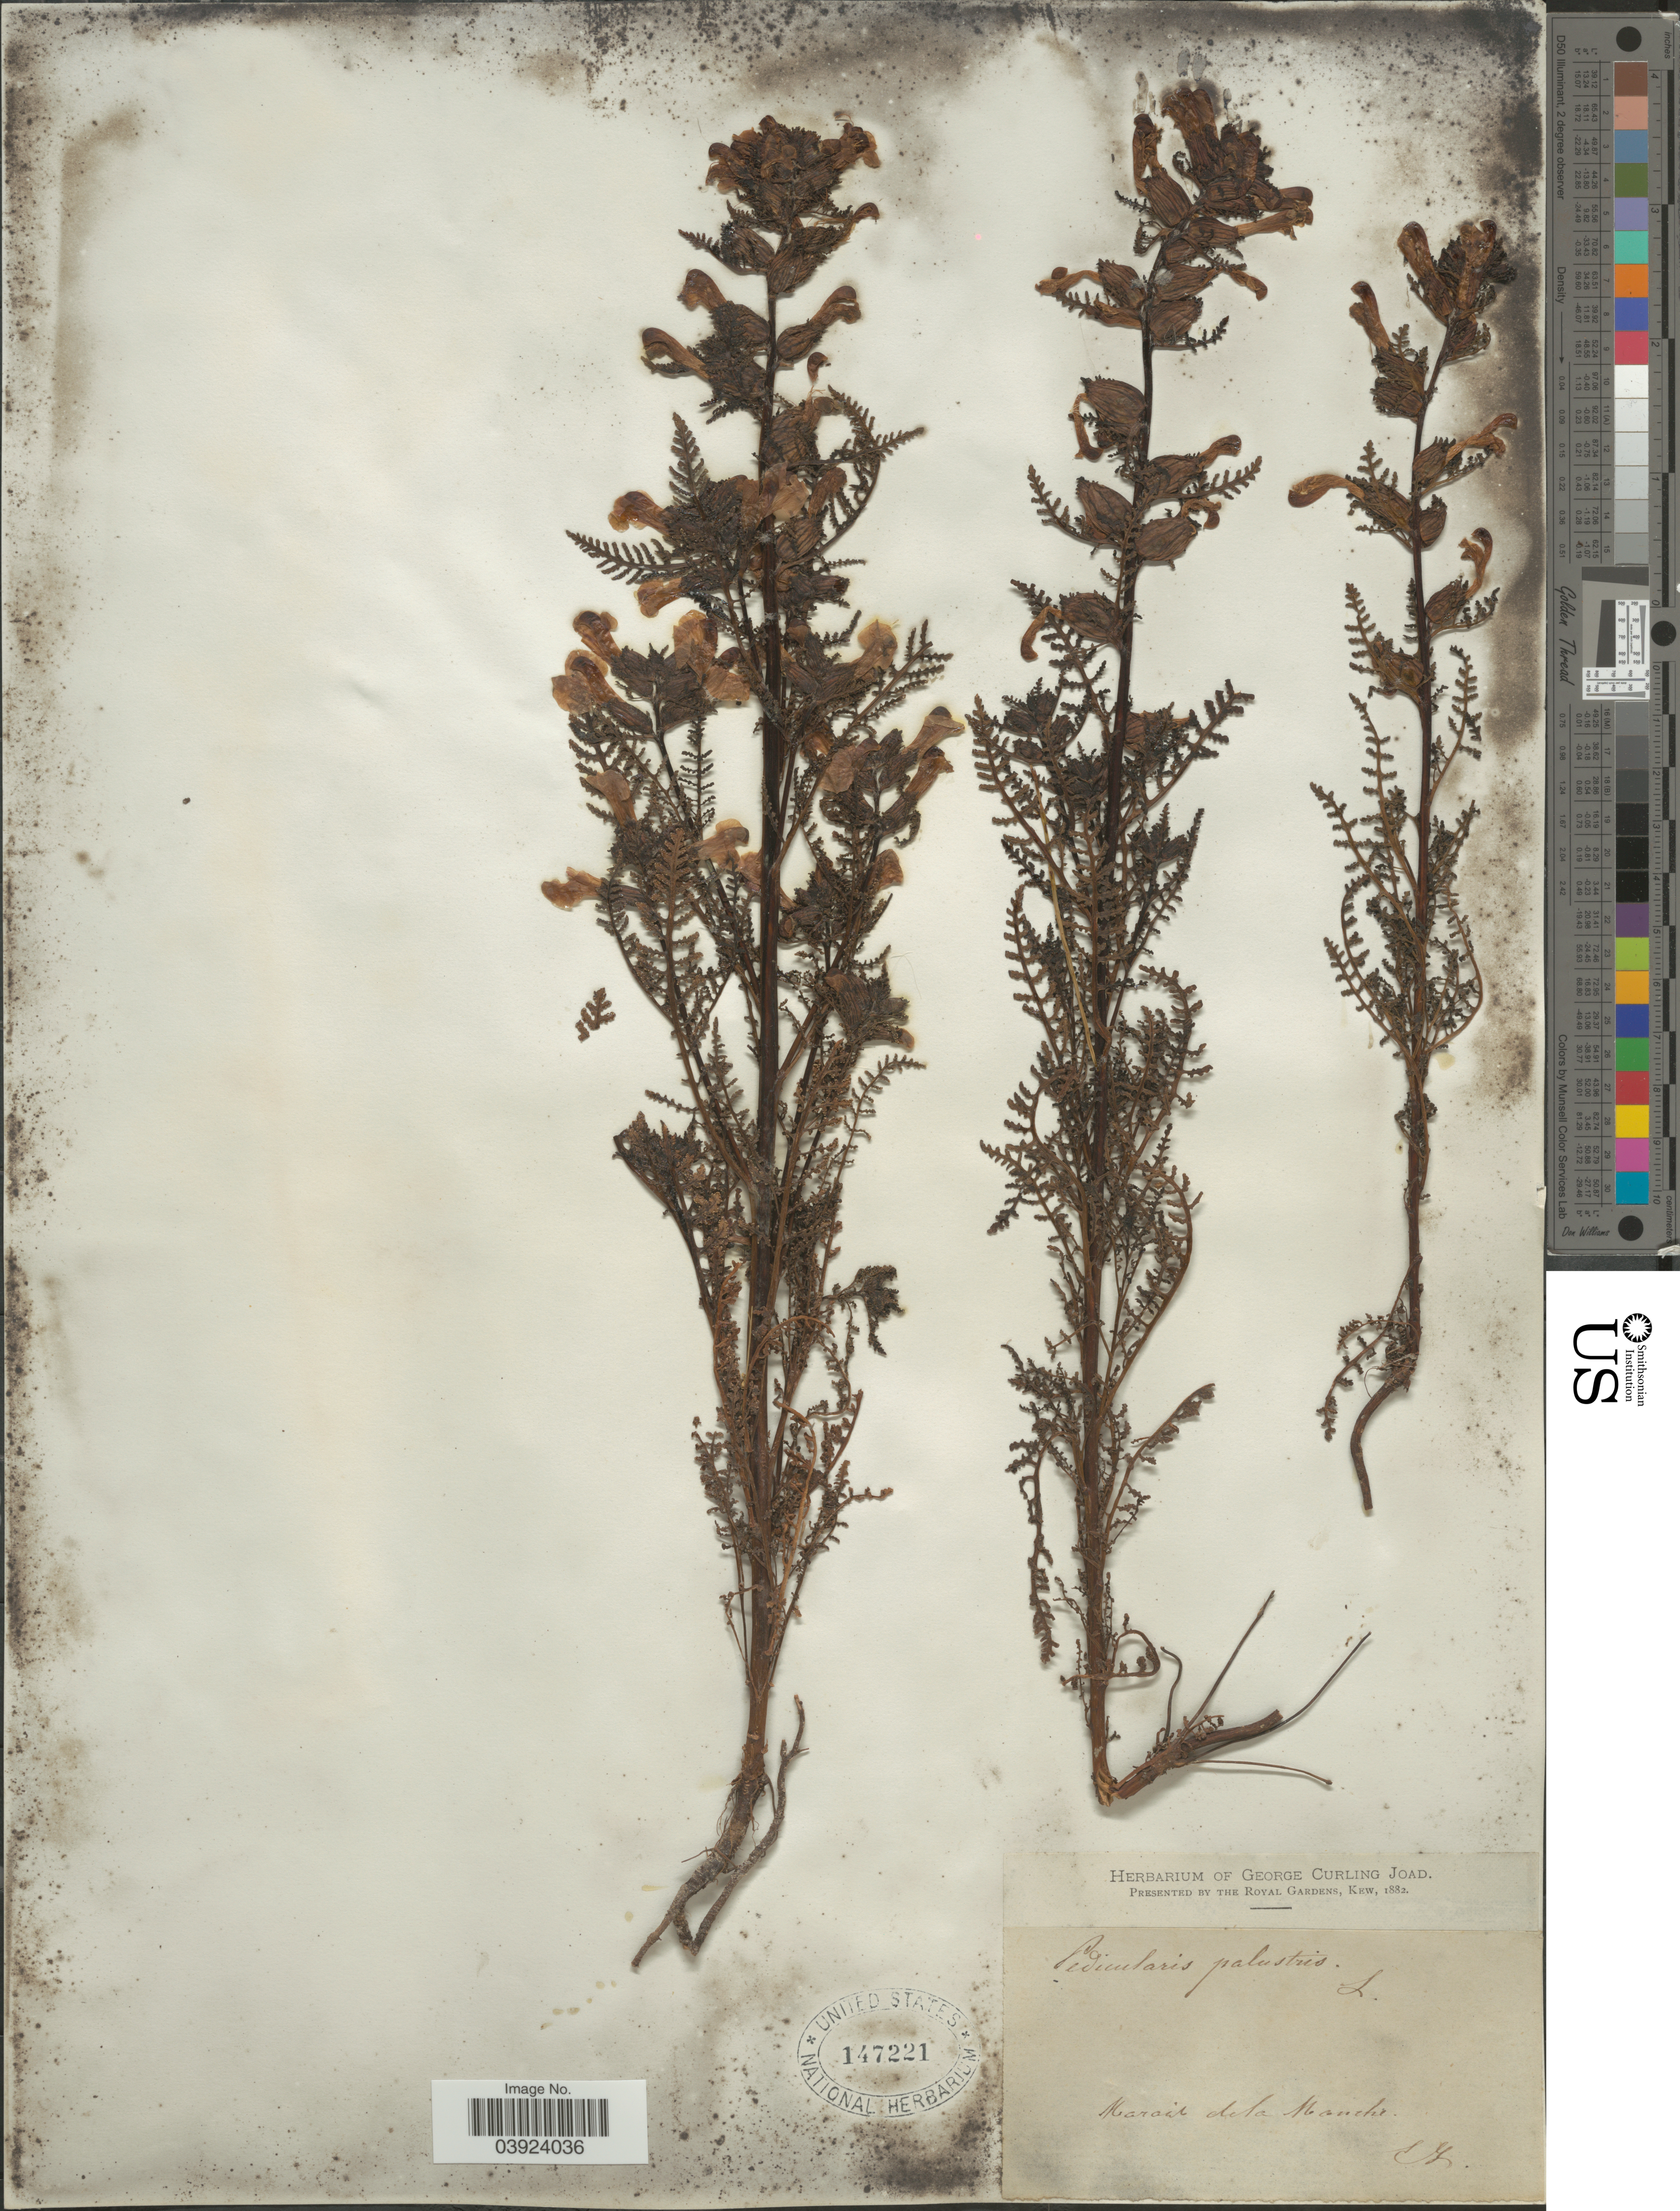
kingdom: Plantae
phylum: Tracheophyta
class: Magnoliopsida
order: Lamiales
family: Orobanchaceae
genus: Pedicularis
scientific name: Pedicularis palustris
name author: L.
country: France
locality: Marais de la Manche.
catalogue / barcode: US 147221